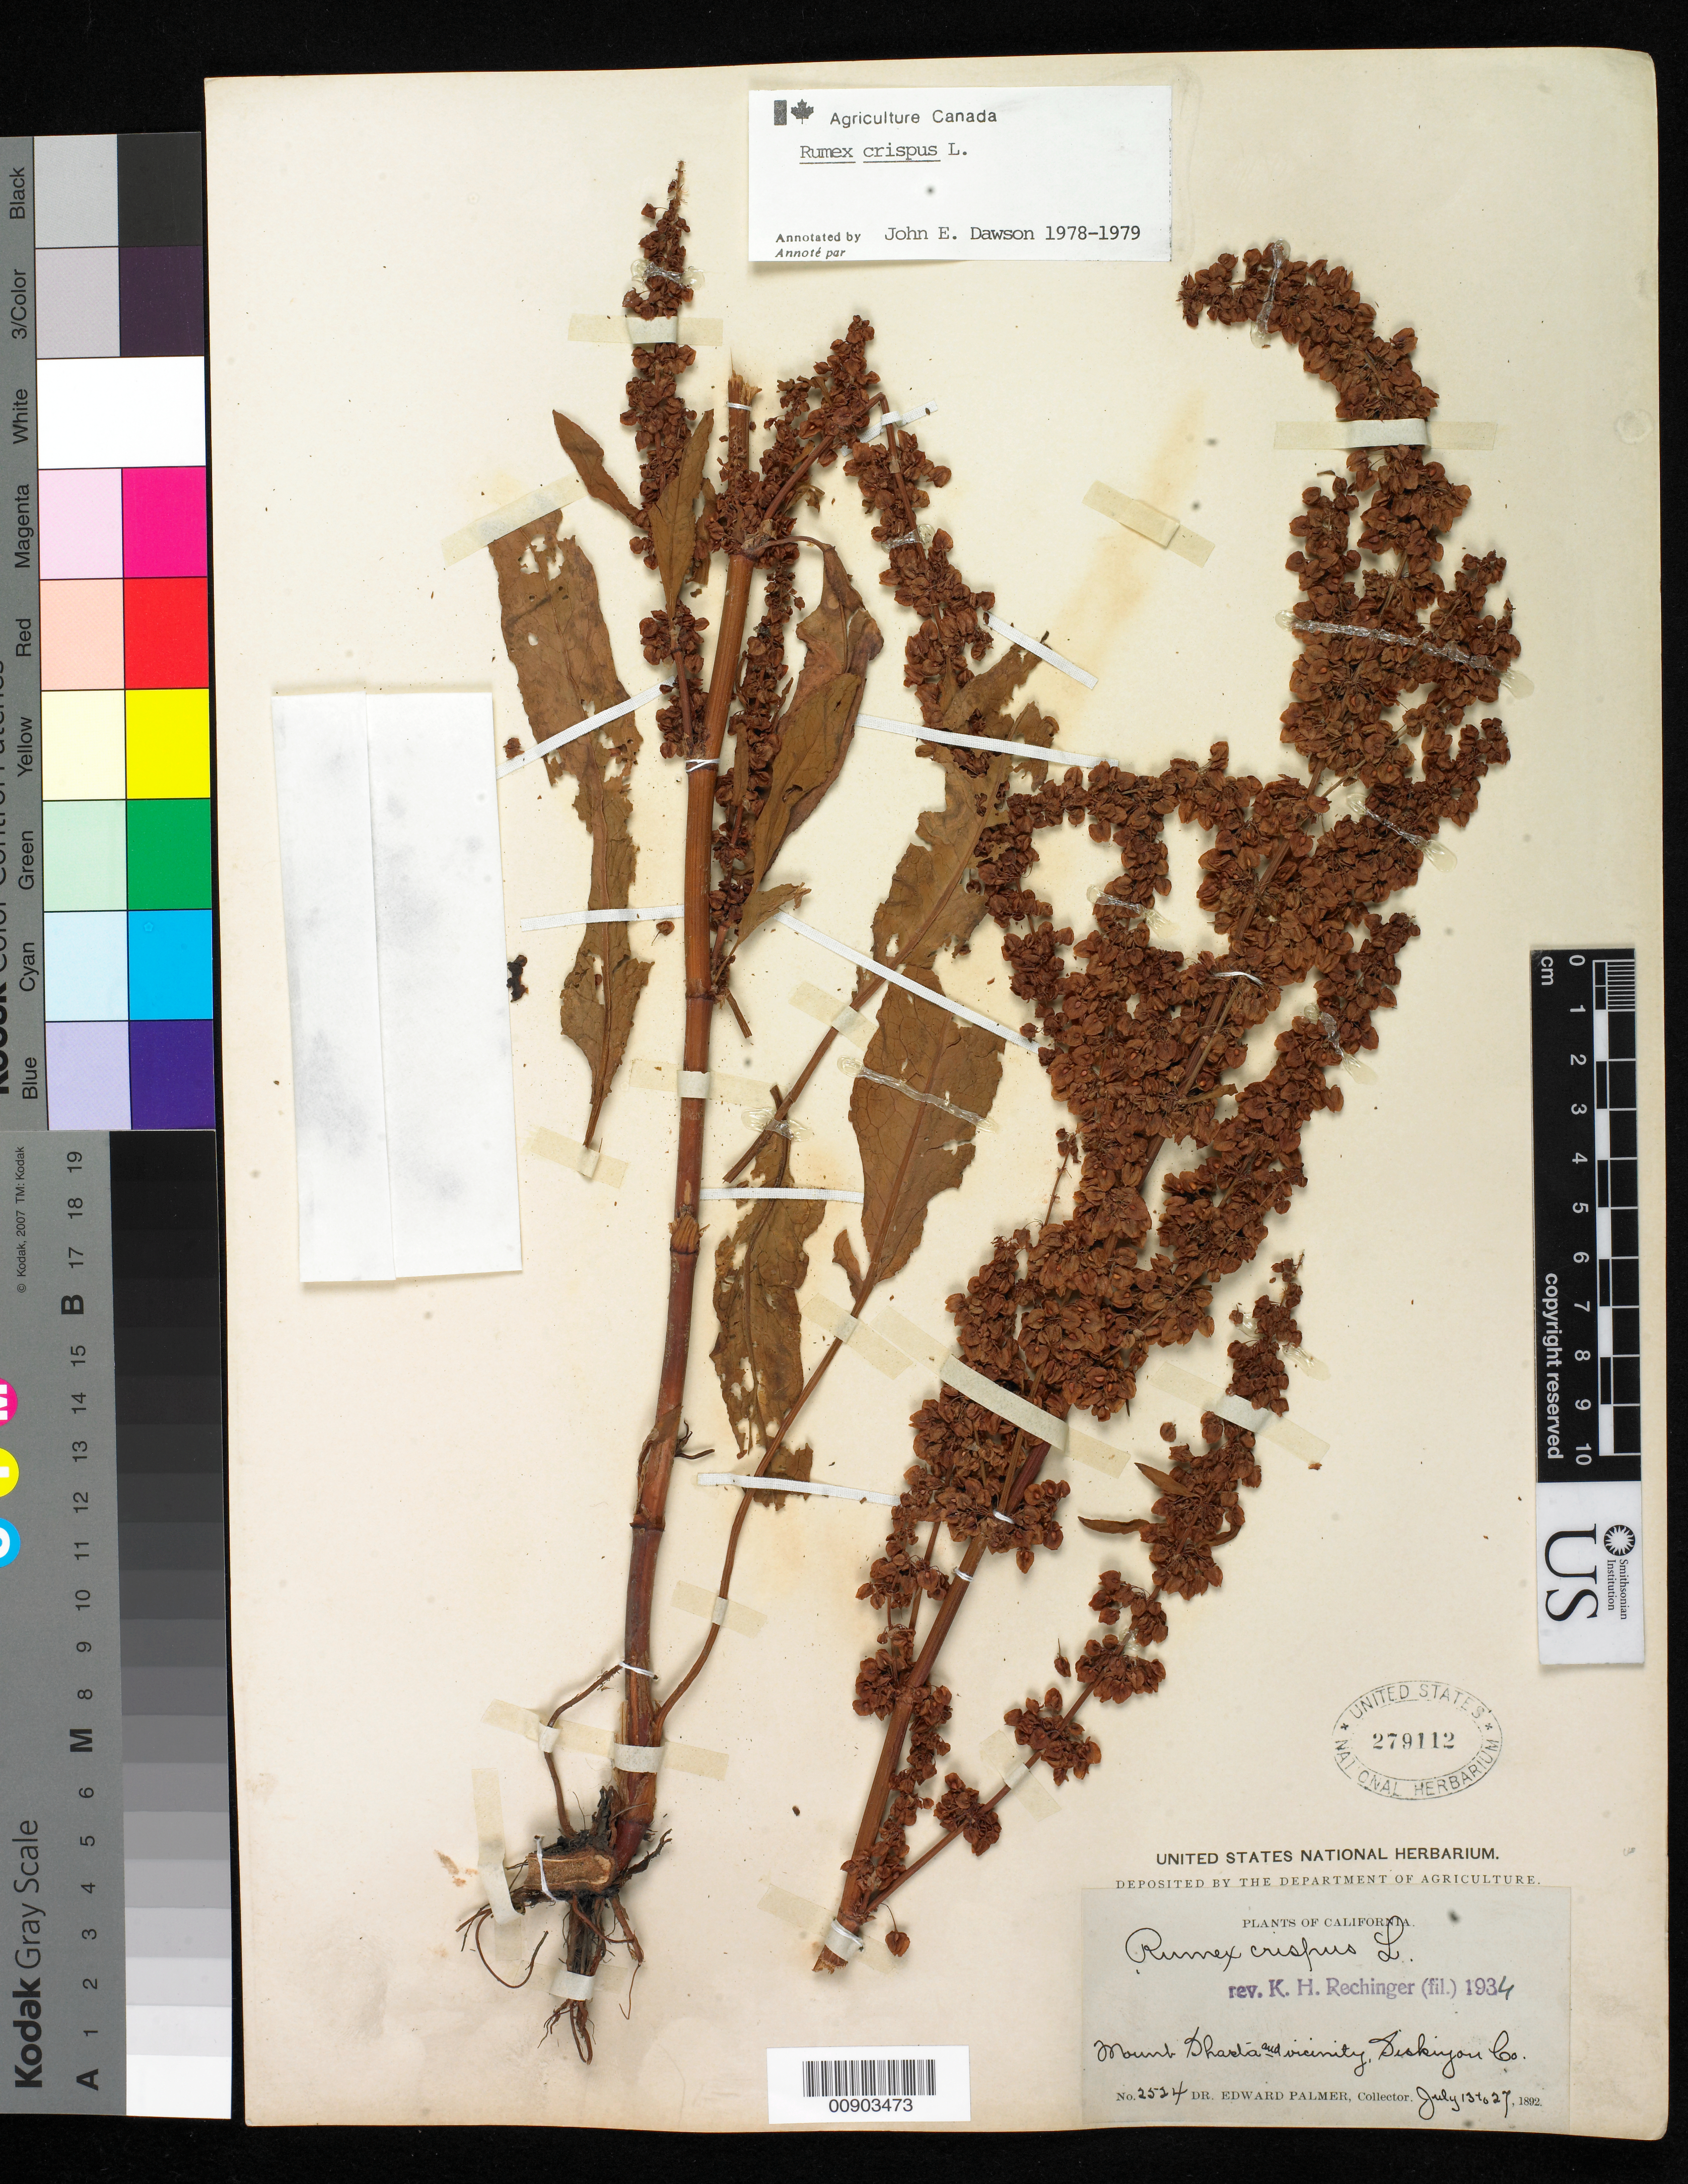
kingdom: Plantae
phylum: Tracheophyta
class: Magnoliopsida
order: Caryophyllales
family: Polygonaceae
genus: Rumex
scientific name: Rumex crispus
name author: L.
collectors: E. Palmer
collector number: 2524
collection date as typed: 13 Jul 1892 to 27 Jul 1892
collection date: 1892-07-13/1892-07-27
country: United States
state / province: California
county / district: Siskiyou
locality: Mount Shasta and vicinity, Siskiyou County, California.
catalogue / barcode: US 279112